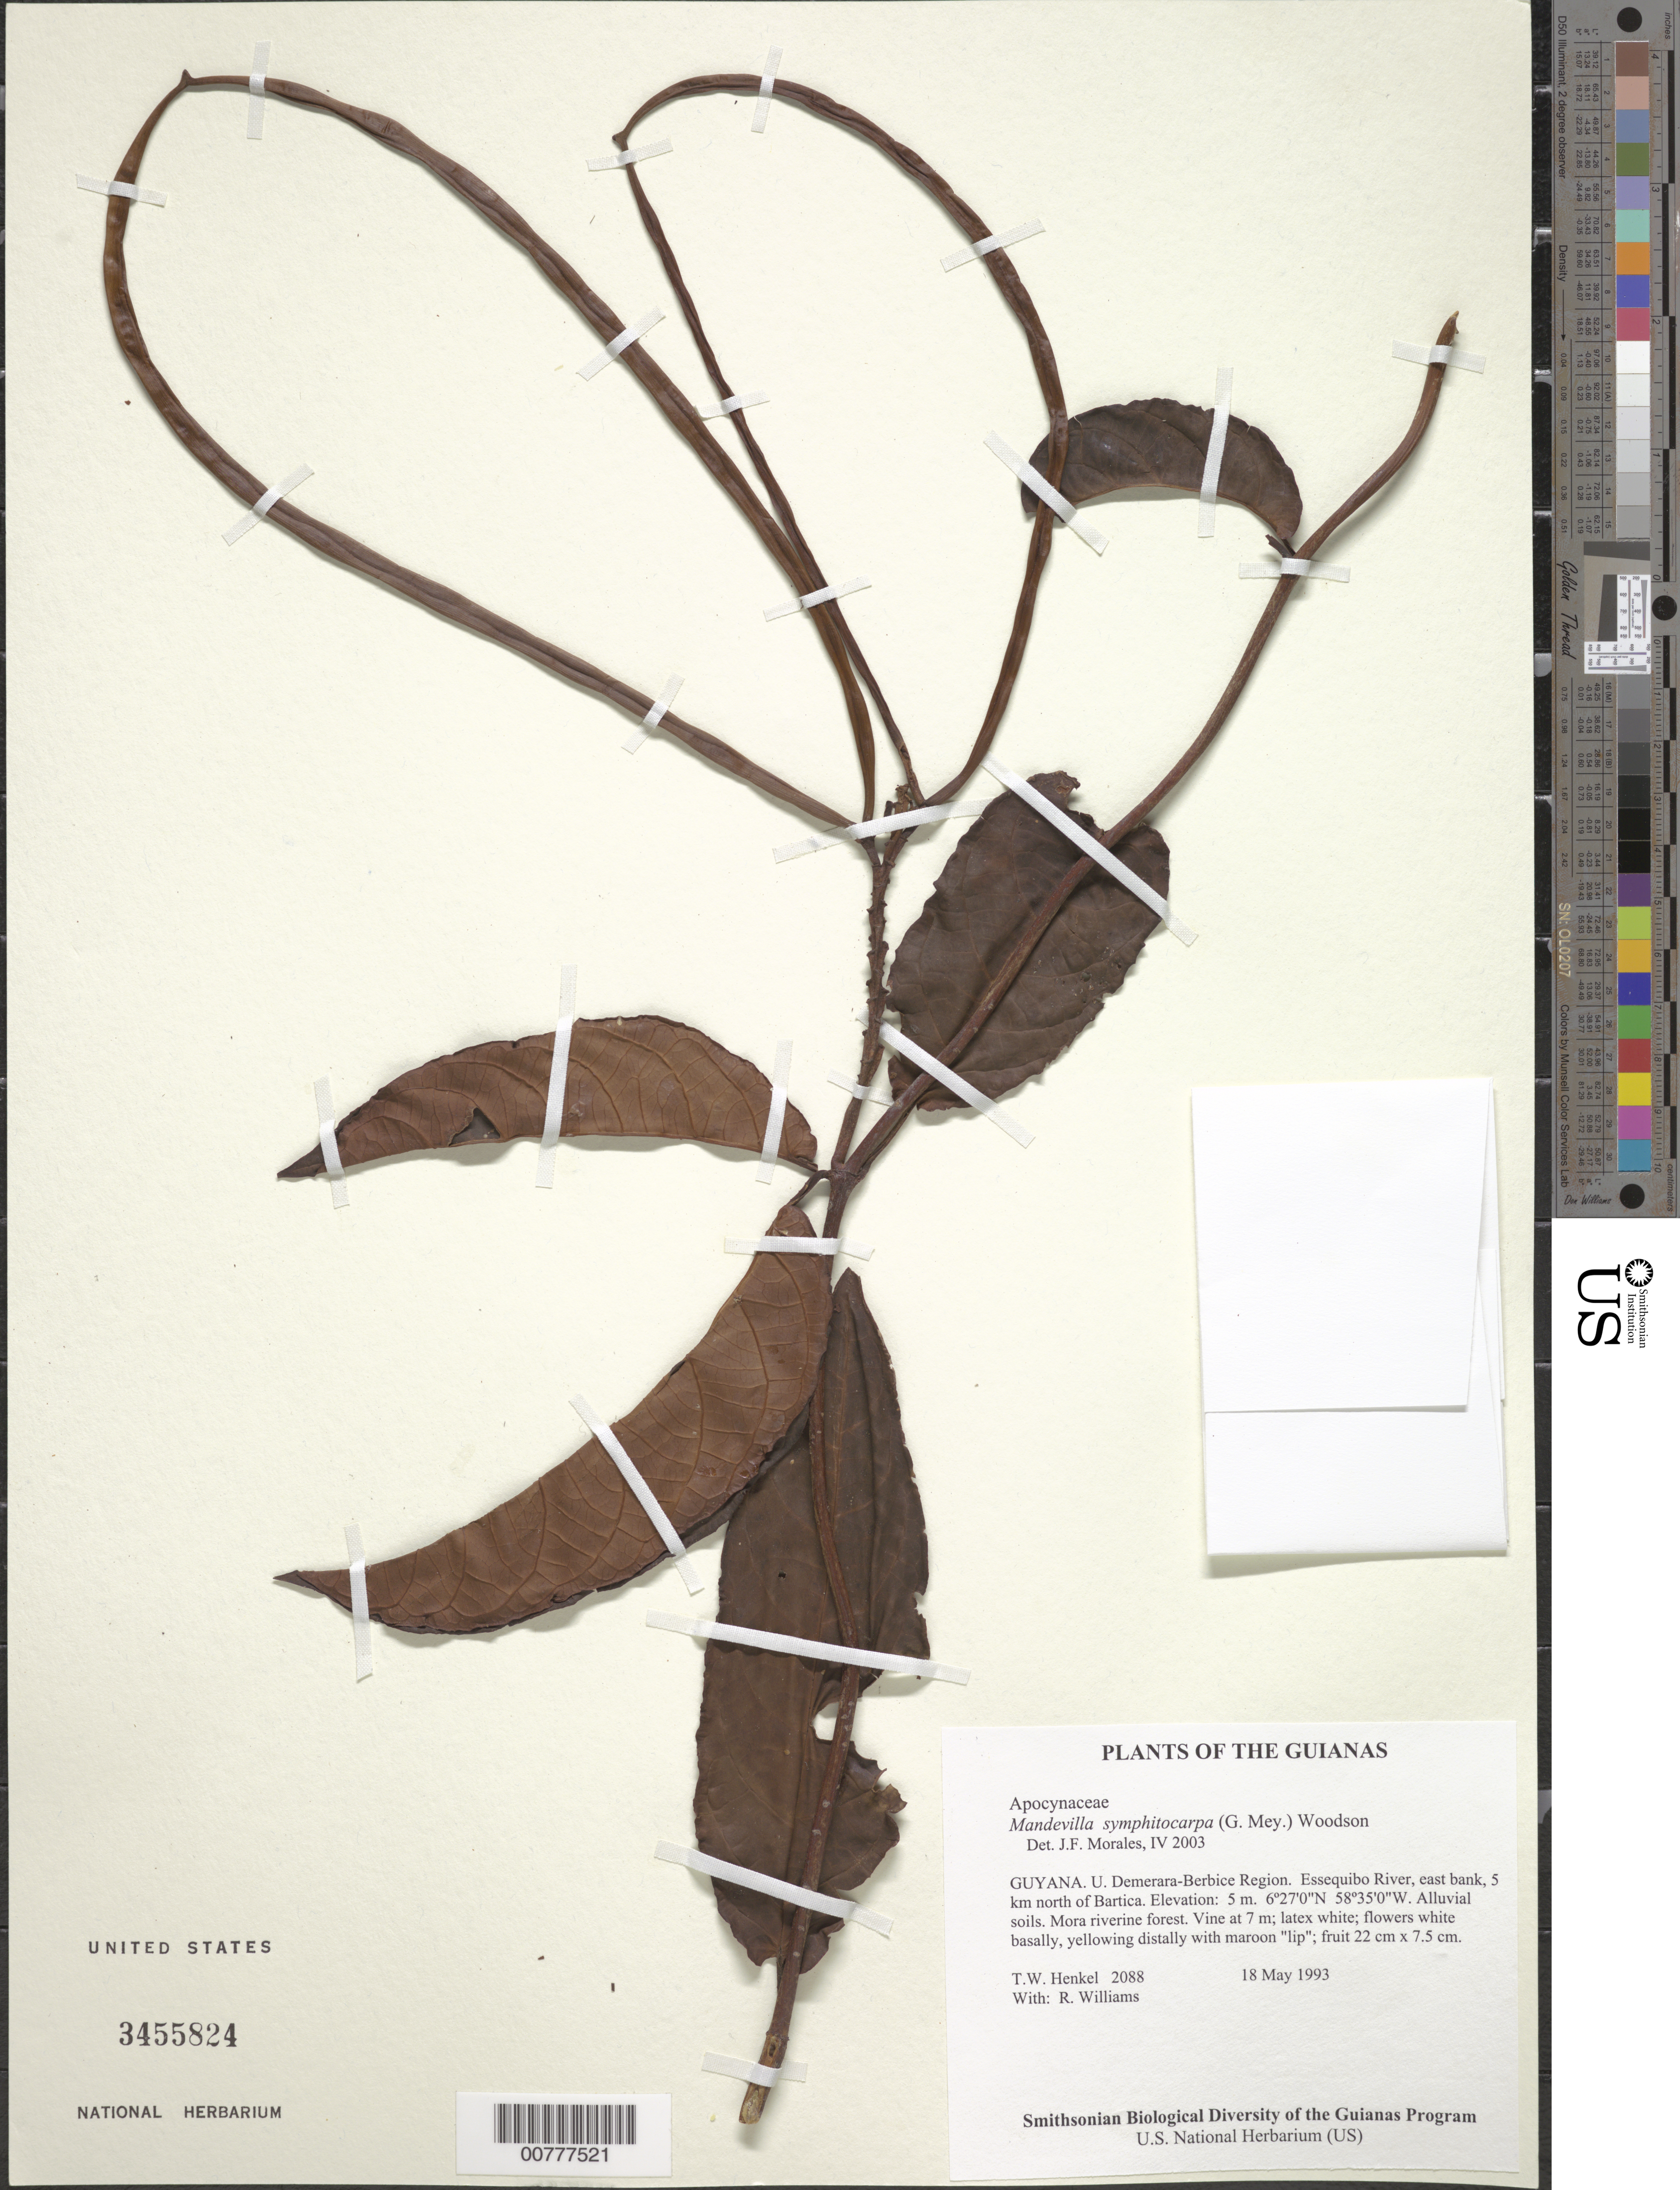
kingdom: Plantae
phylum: Tracheophyta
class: Magnoliopsida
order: Gentianales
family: Apocynaceae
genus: Mandevilla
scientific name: Mandevilla symphitocarpa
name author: (G. Mey.) Woodson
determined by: Morales, J. F.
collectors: T. Henkel & R. Williams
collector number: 2088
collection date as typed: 18 May 1993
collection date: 1993-05-18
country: Guyana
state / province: U. Demerara-Berbice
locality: Essequibo River, east bank, 5 km north of Bartica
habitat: Alluvial soils. Mora riverine forest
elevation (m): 5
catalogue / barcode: US 3455824